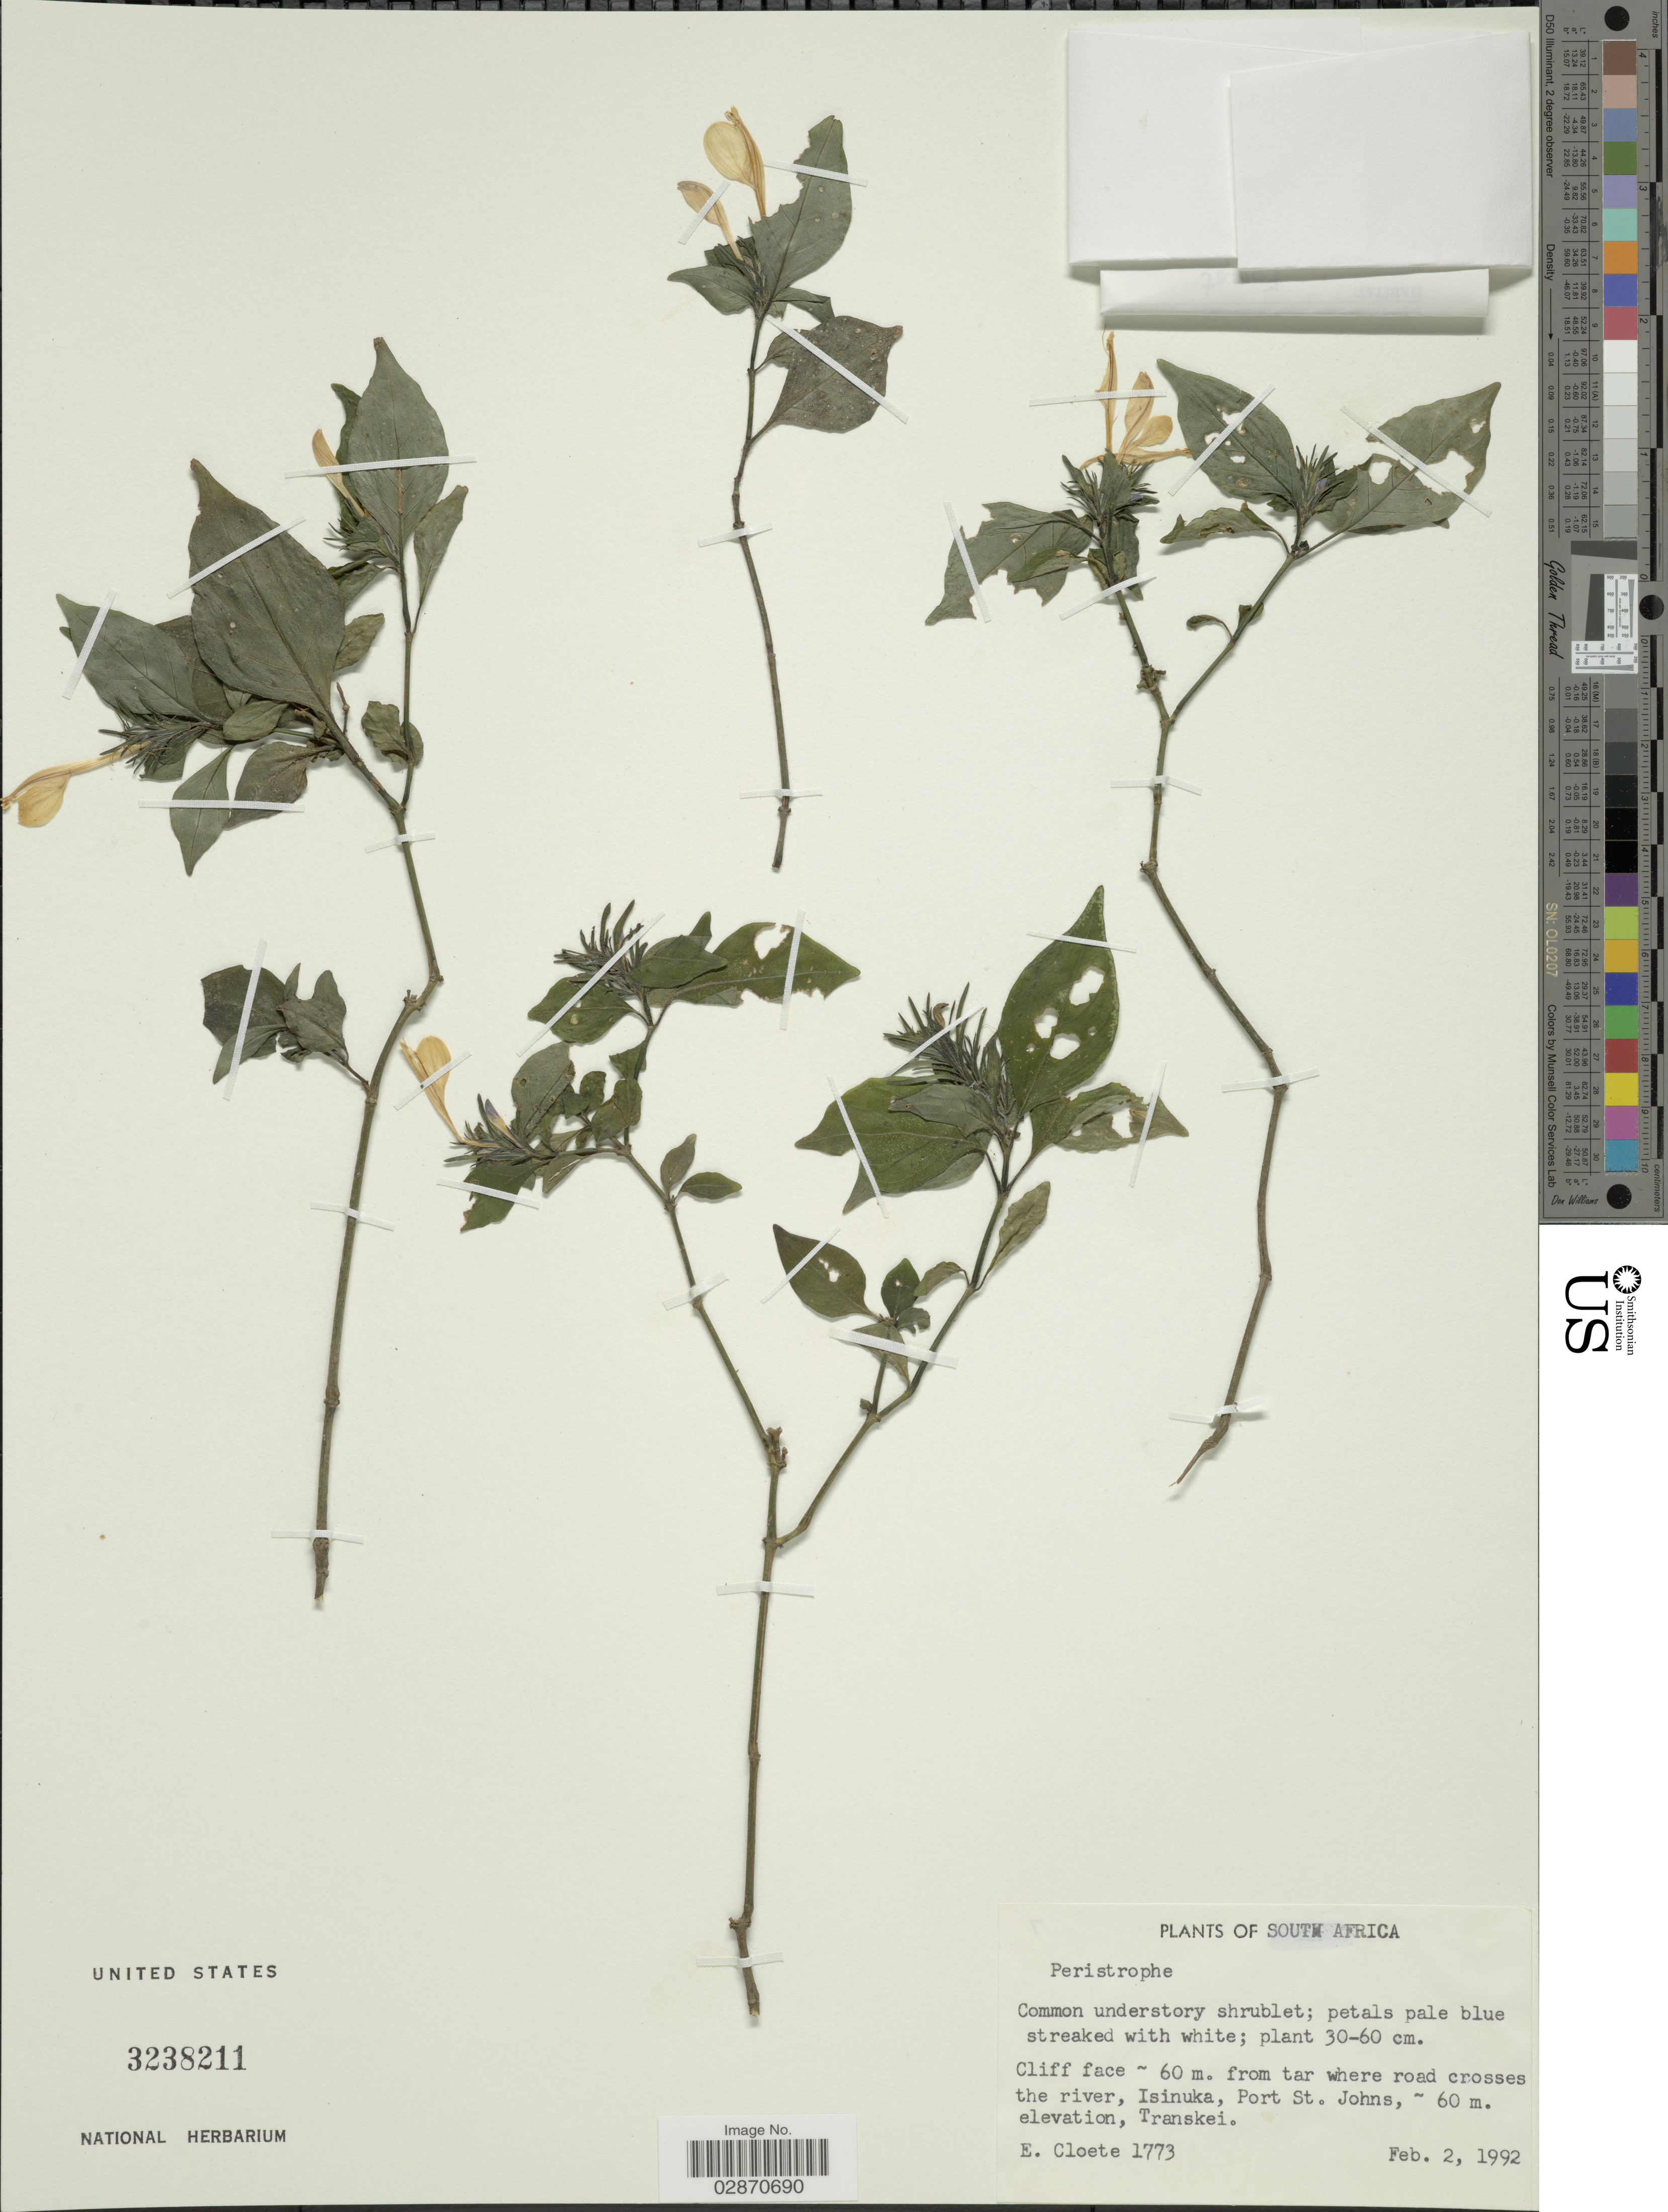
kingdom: Plantae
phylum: Tracheophyta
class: Magnoliopsida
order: Lamiales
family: Acanthaceae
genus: Peristrophe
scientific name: Peristrophe sp.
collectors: E. Cloete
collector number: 1773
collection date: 1992-02-02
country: South Africa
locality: Cliff face ~ 60 m. from tar where road crosses the river, Insinuka, Port St. Johns, Transkei.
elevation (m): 60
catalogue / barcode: US 3238211